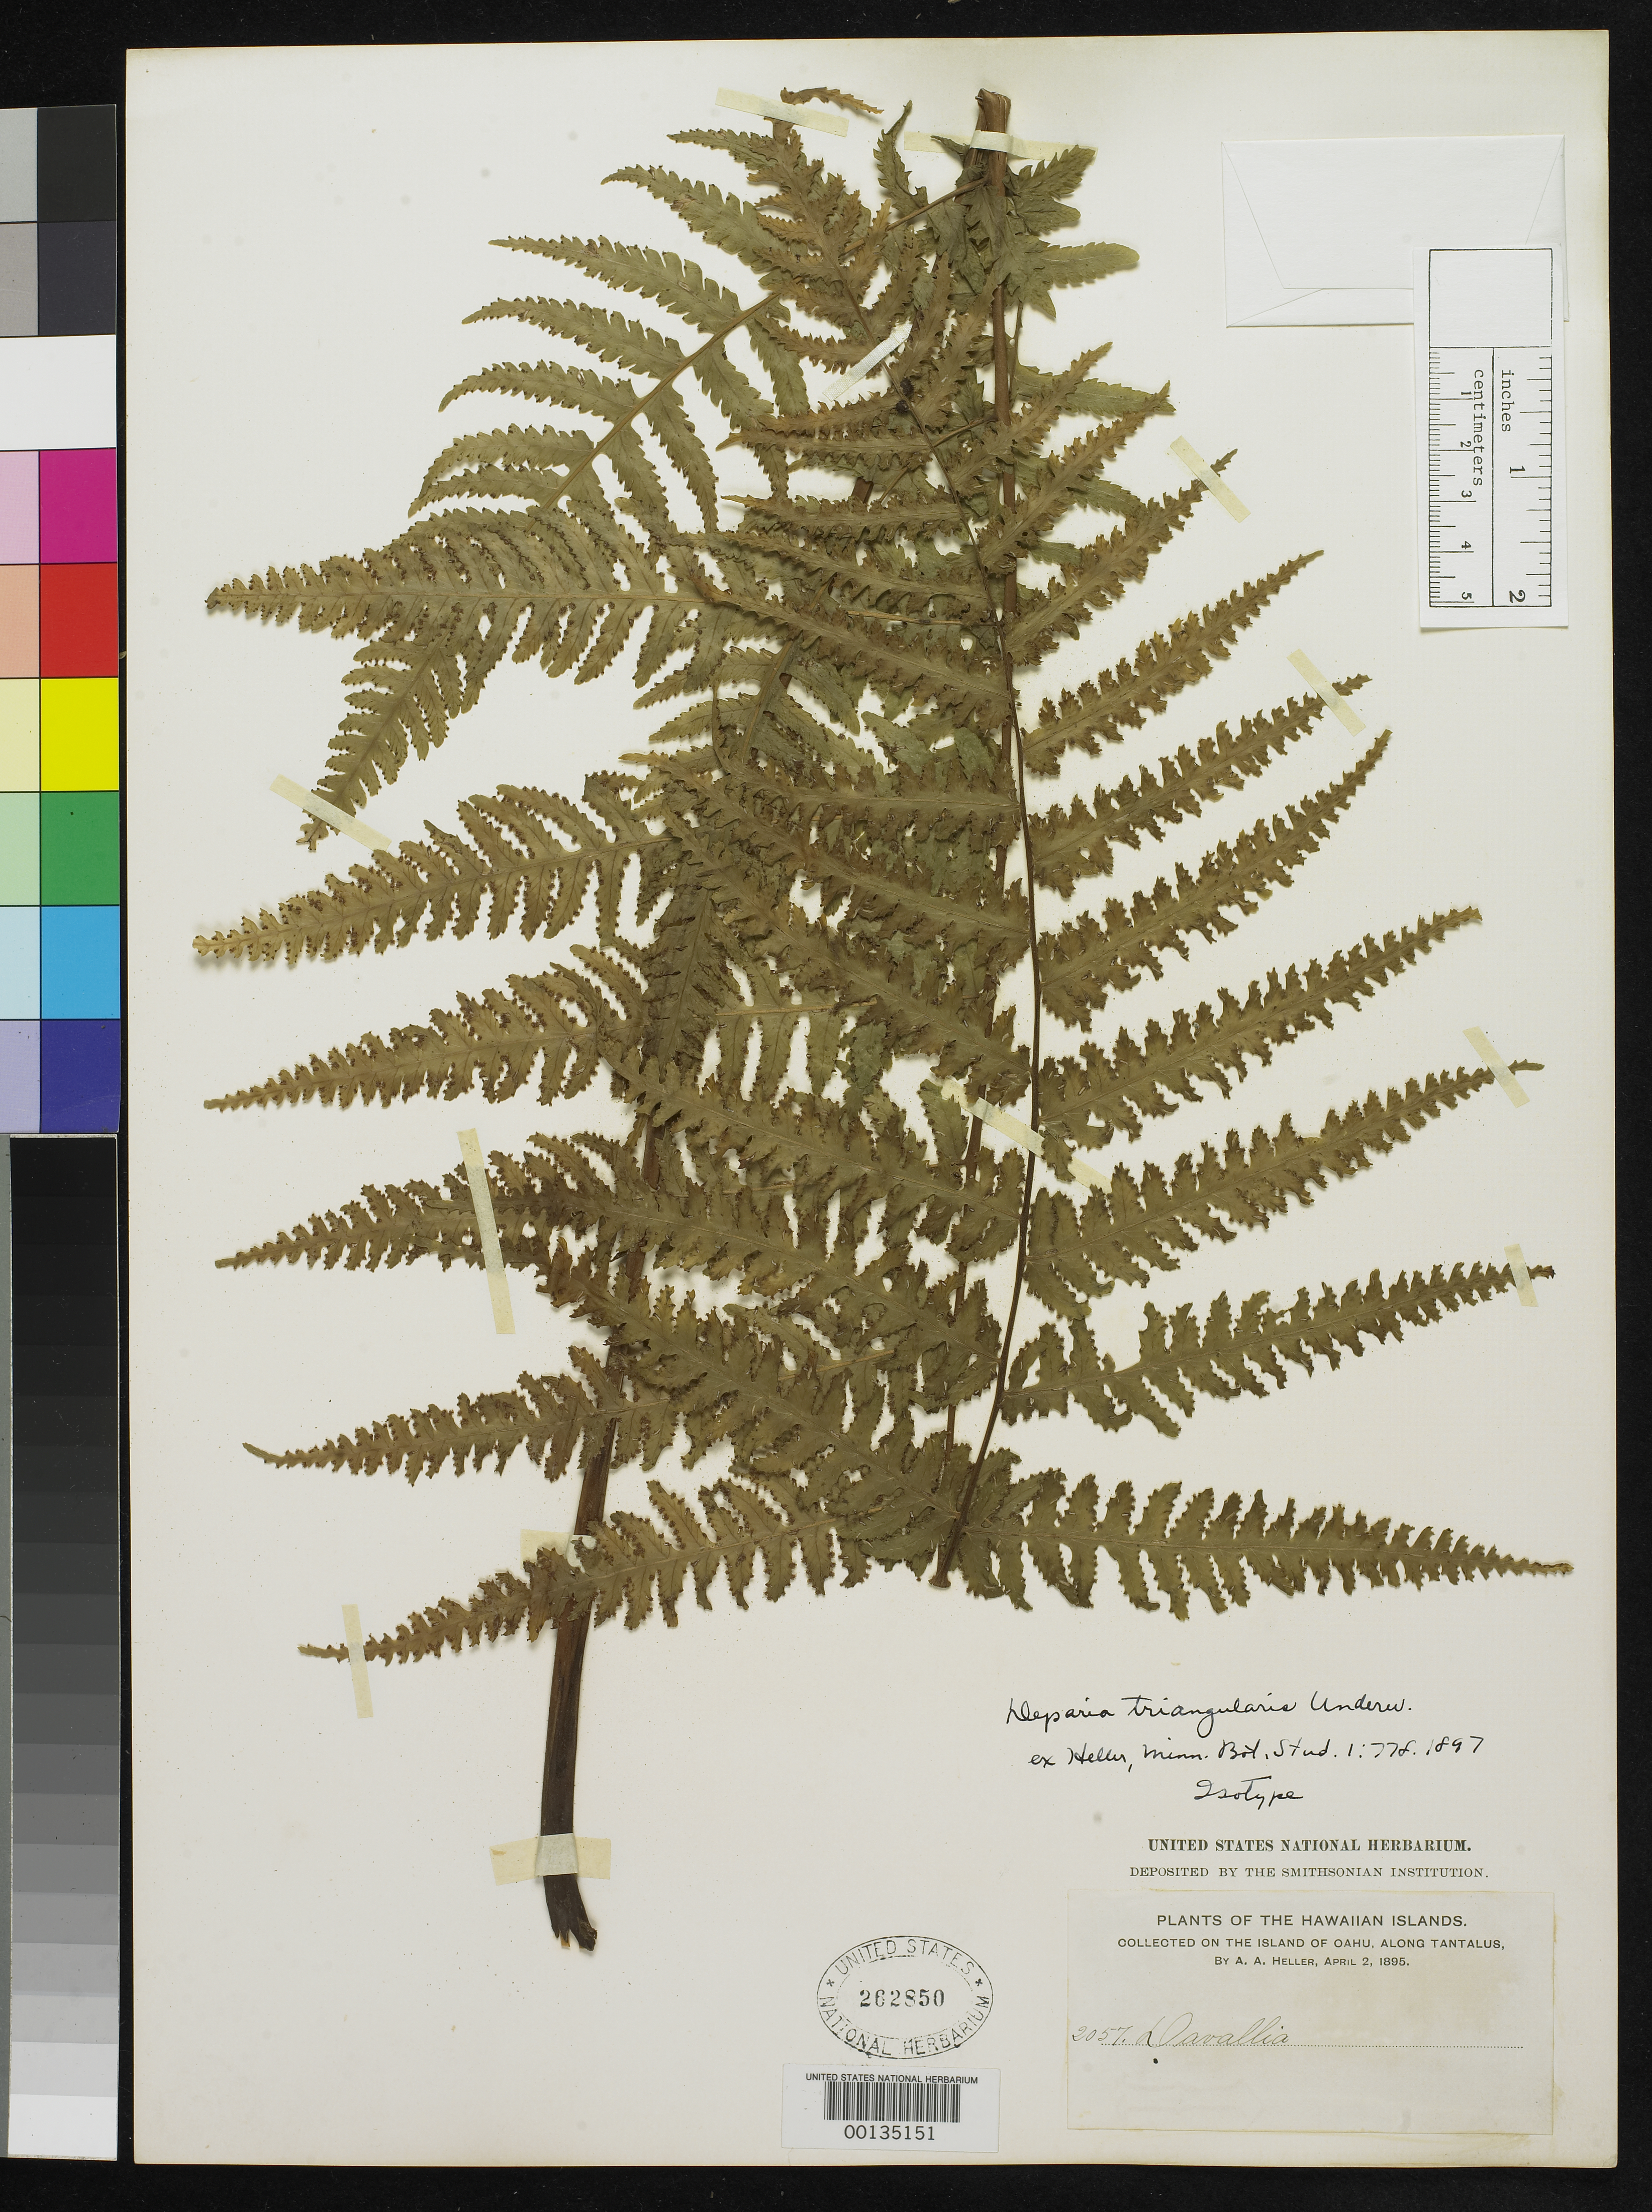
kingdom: Plantae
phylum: Tracheophyta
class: Polypodiopsida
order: Polypodiales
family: Athyriaceae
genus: Deparia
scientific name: Deparia triangularis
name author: Underw. ex A. Heller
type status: Type Collection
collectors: A. A. Heller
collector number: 2057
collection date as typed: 02 Apr 1895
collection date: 1895-04-02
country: United States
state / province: Hawaii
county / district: Honolulu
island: Oahu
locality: Along Tantalus.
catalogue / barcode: US 262850